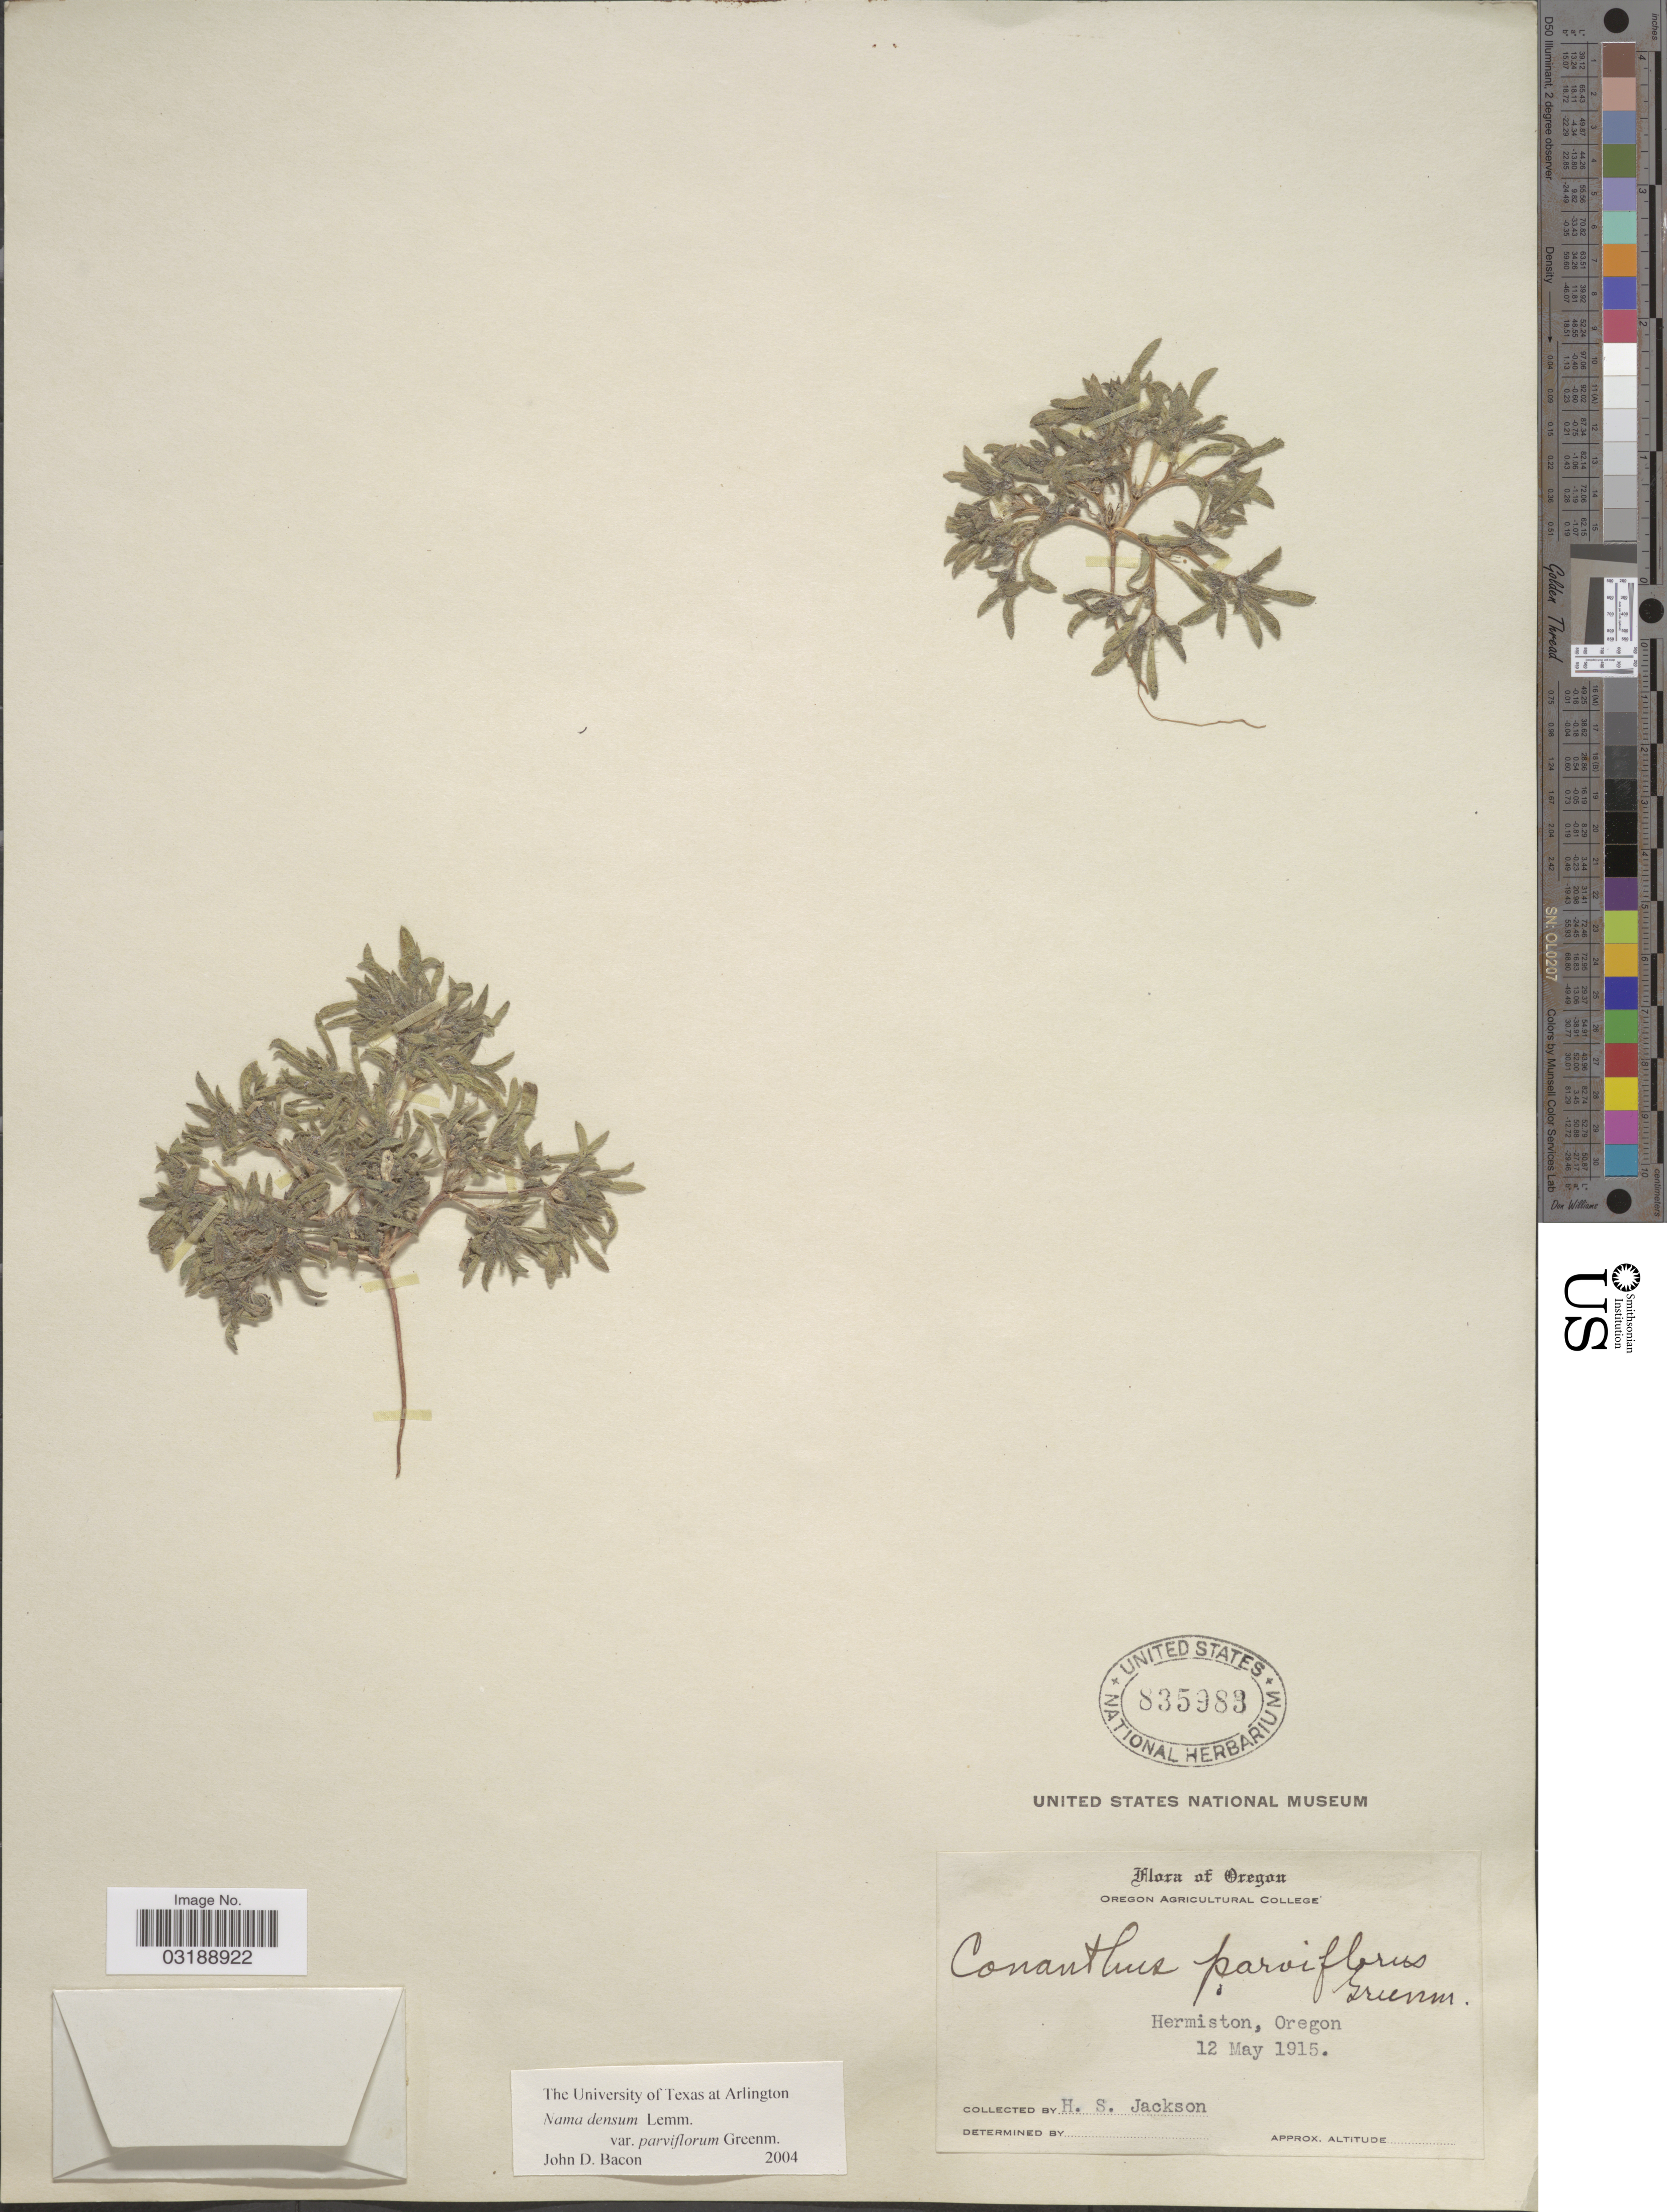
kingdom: Plantae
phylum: Tracheophyta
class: Magnoliopsida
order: Boraginales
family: Namaceae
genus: Nama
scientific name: Nama densa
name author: Lemmon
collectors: H. Jackson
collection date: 1915-05-12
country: United States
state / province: Oregon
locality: Hermiston.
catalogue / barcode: US 835983